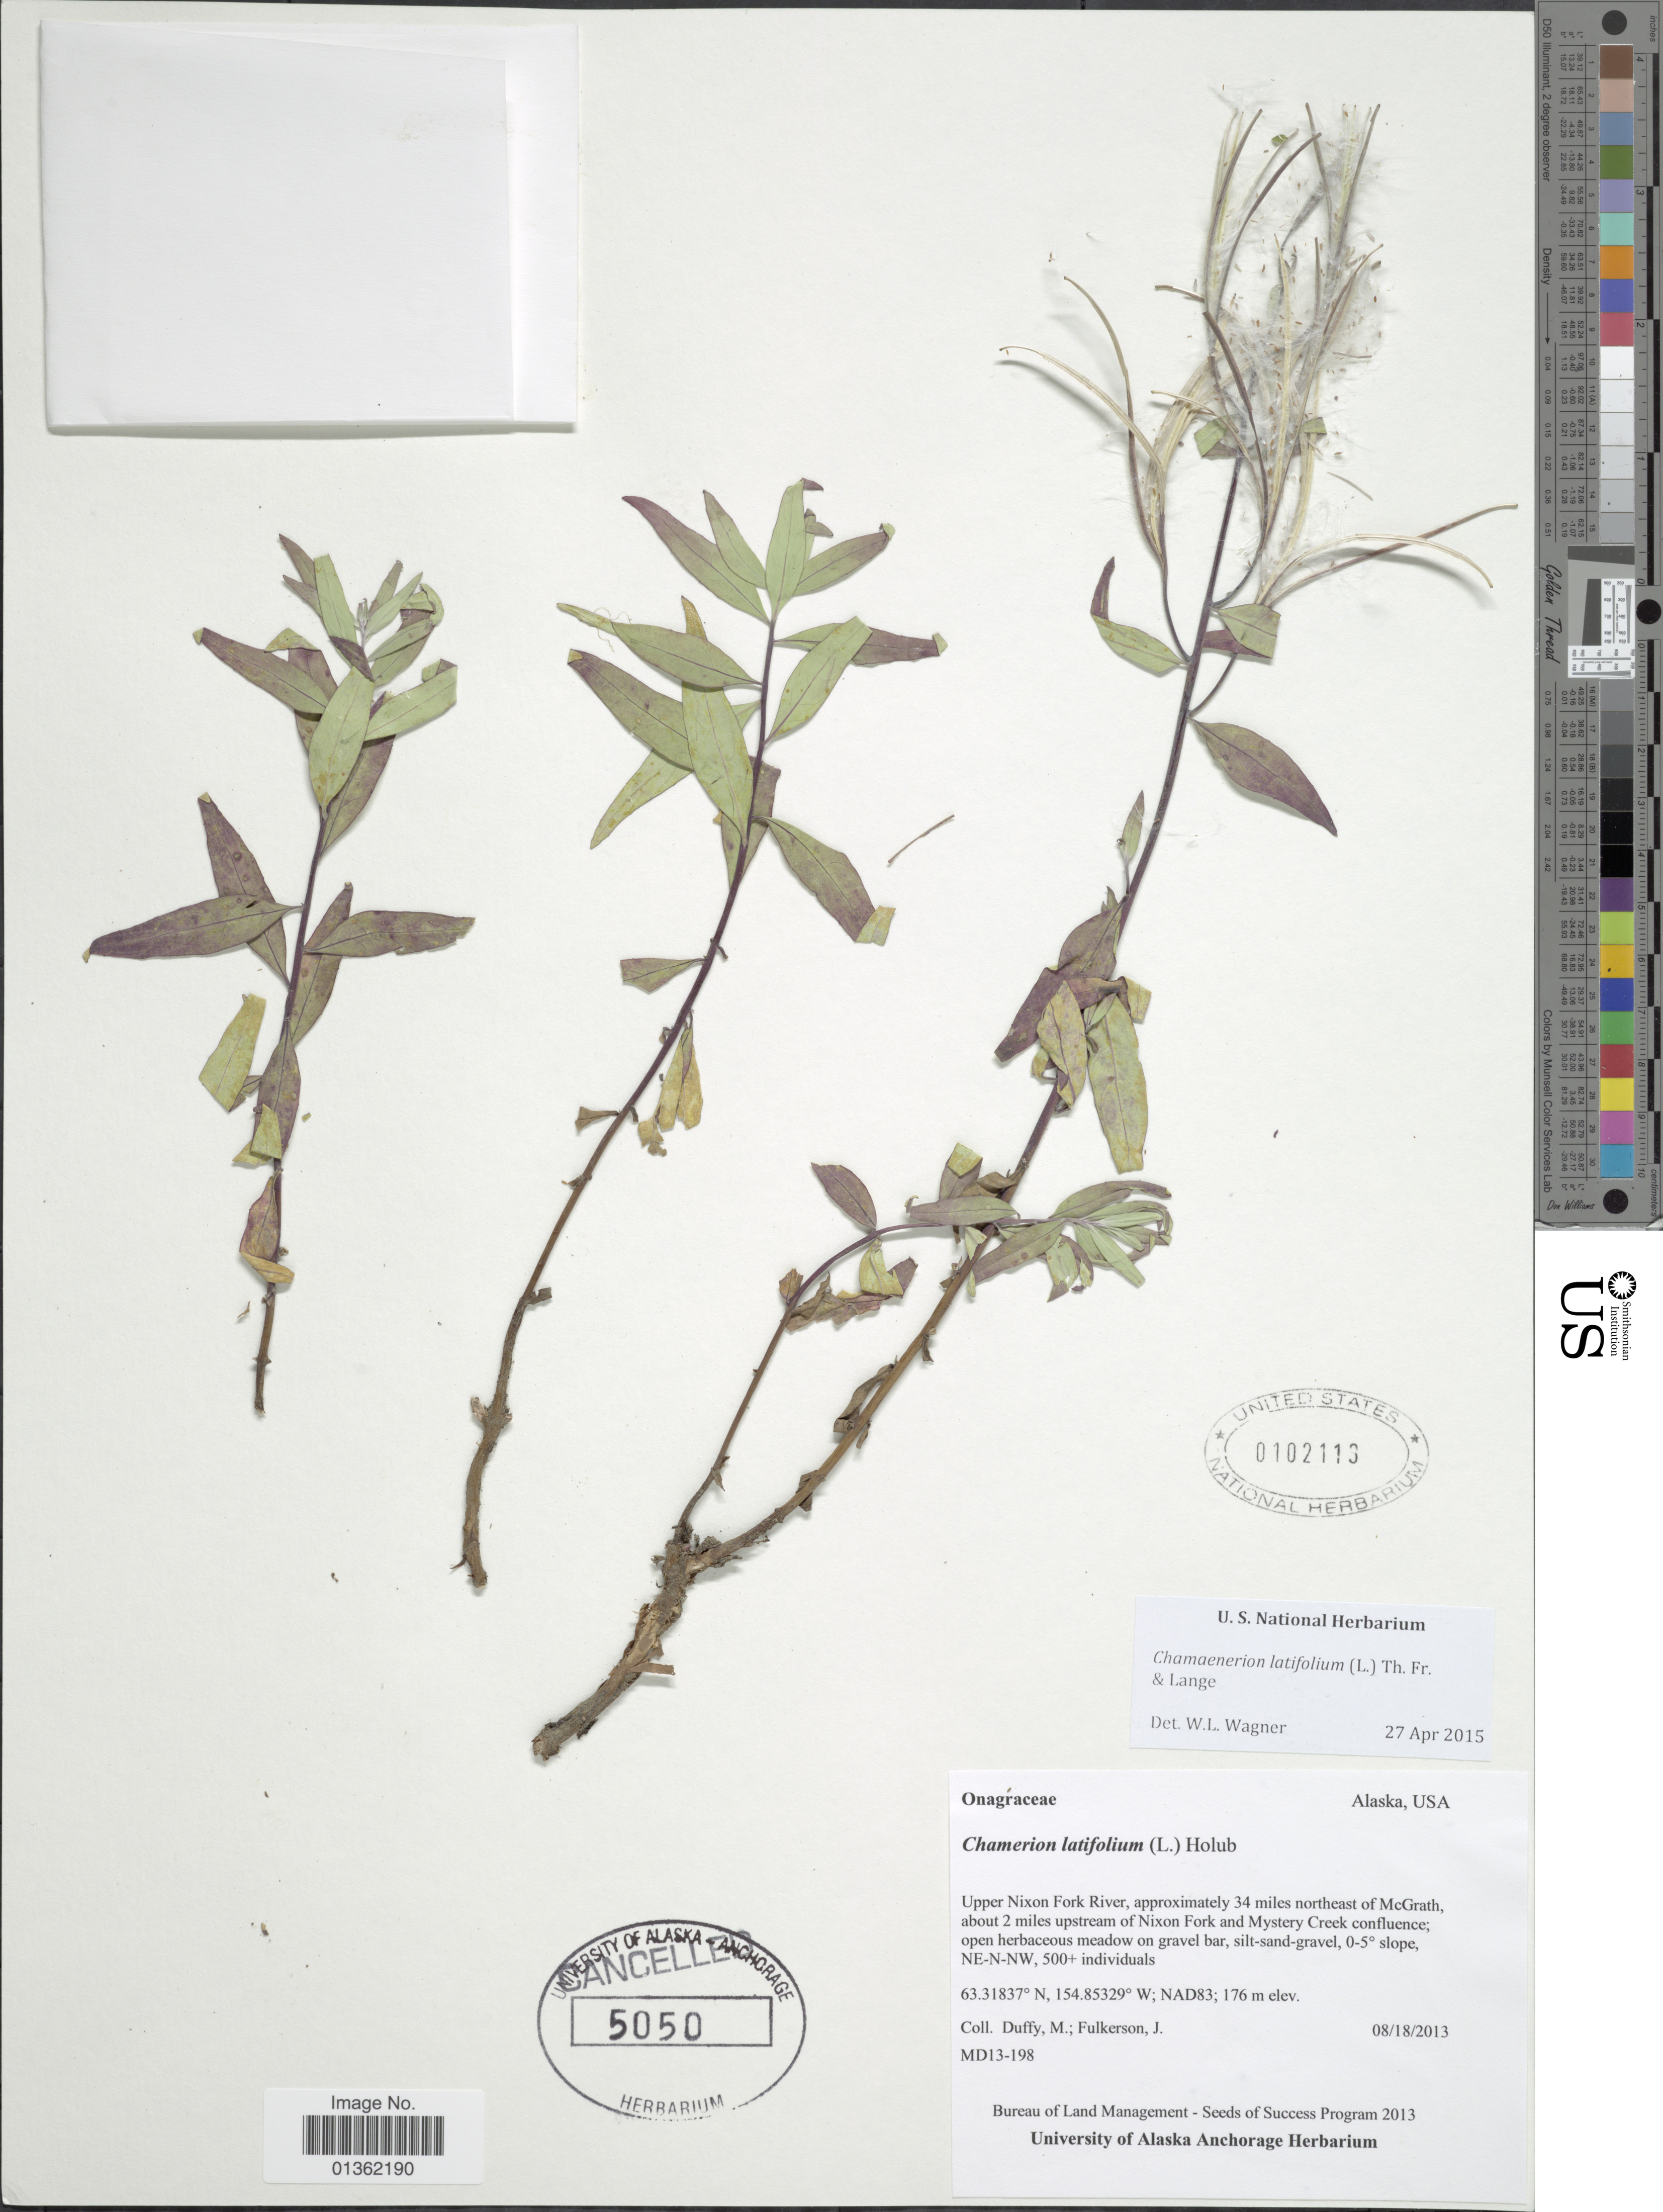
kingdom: Plantae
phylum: Tracheophyta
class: Magnoliopsida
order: Myrtales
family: Onagraceae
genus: Chamaenerion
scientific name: Chamaenerion latifolium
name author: (L.) Th. Fr. & Lange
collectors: M. Duffy & J. Fulkerson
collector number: MD13-198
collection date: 2013-08-18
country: United States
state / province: Alaska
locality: Upper Nixon Fork River, approximately 34 miles northeast of McGrath, about 2 miles upstream of Nixon Fork and Mystery Creek confluence.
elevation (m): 176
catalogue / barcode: US 102113